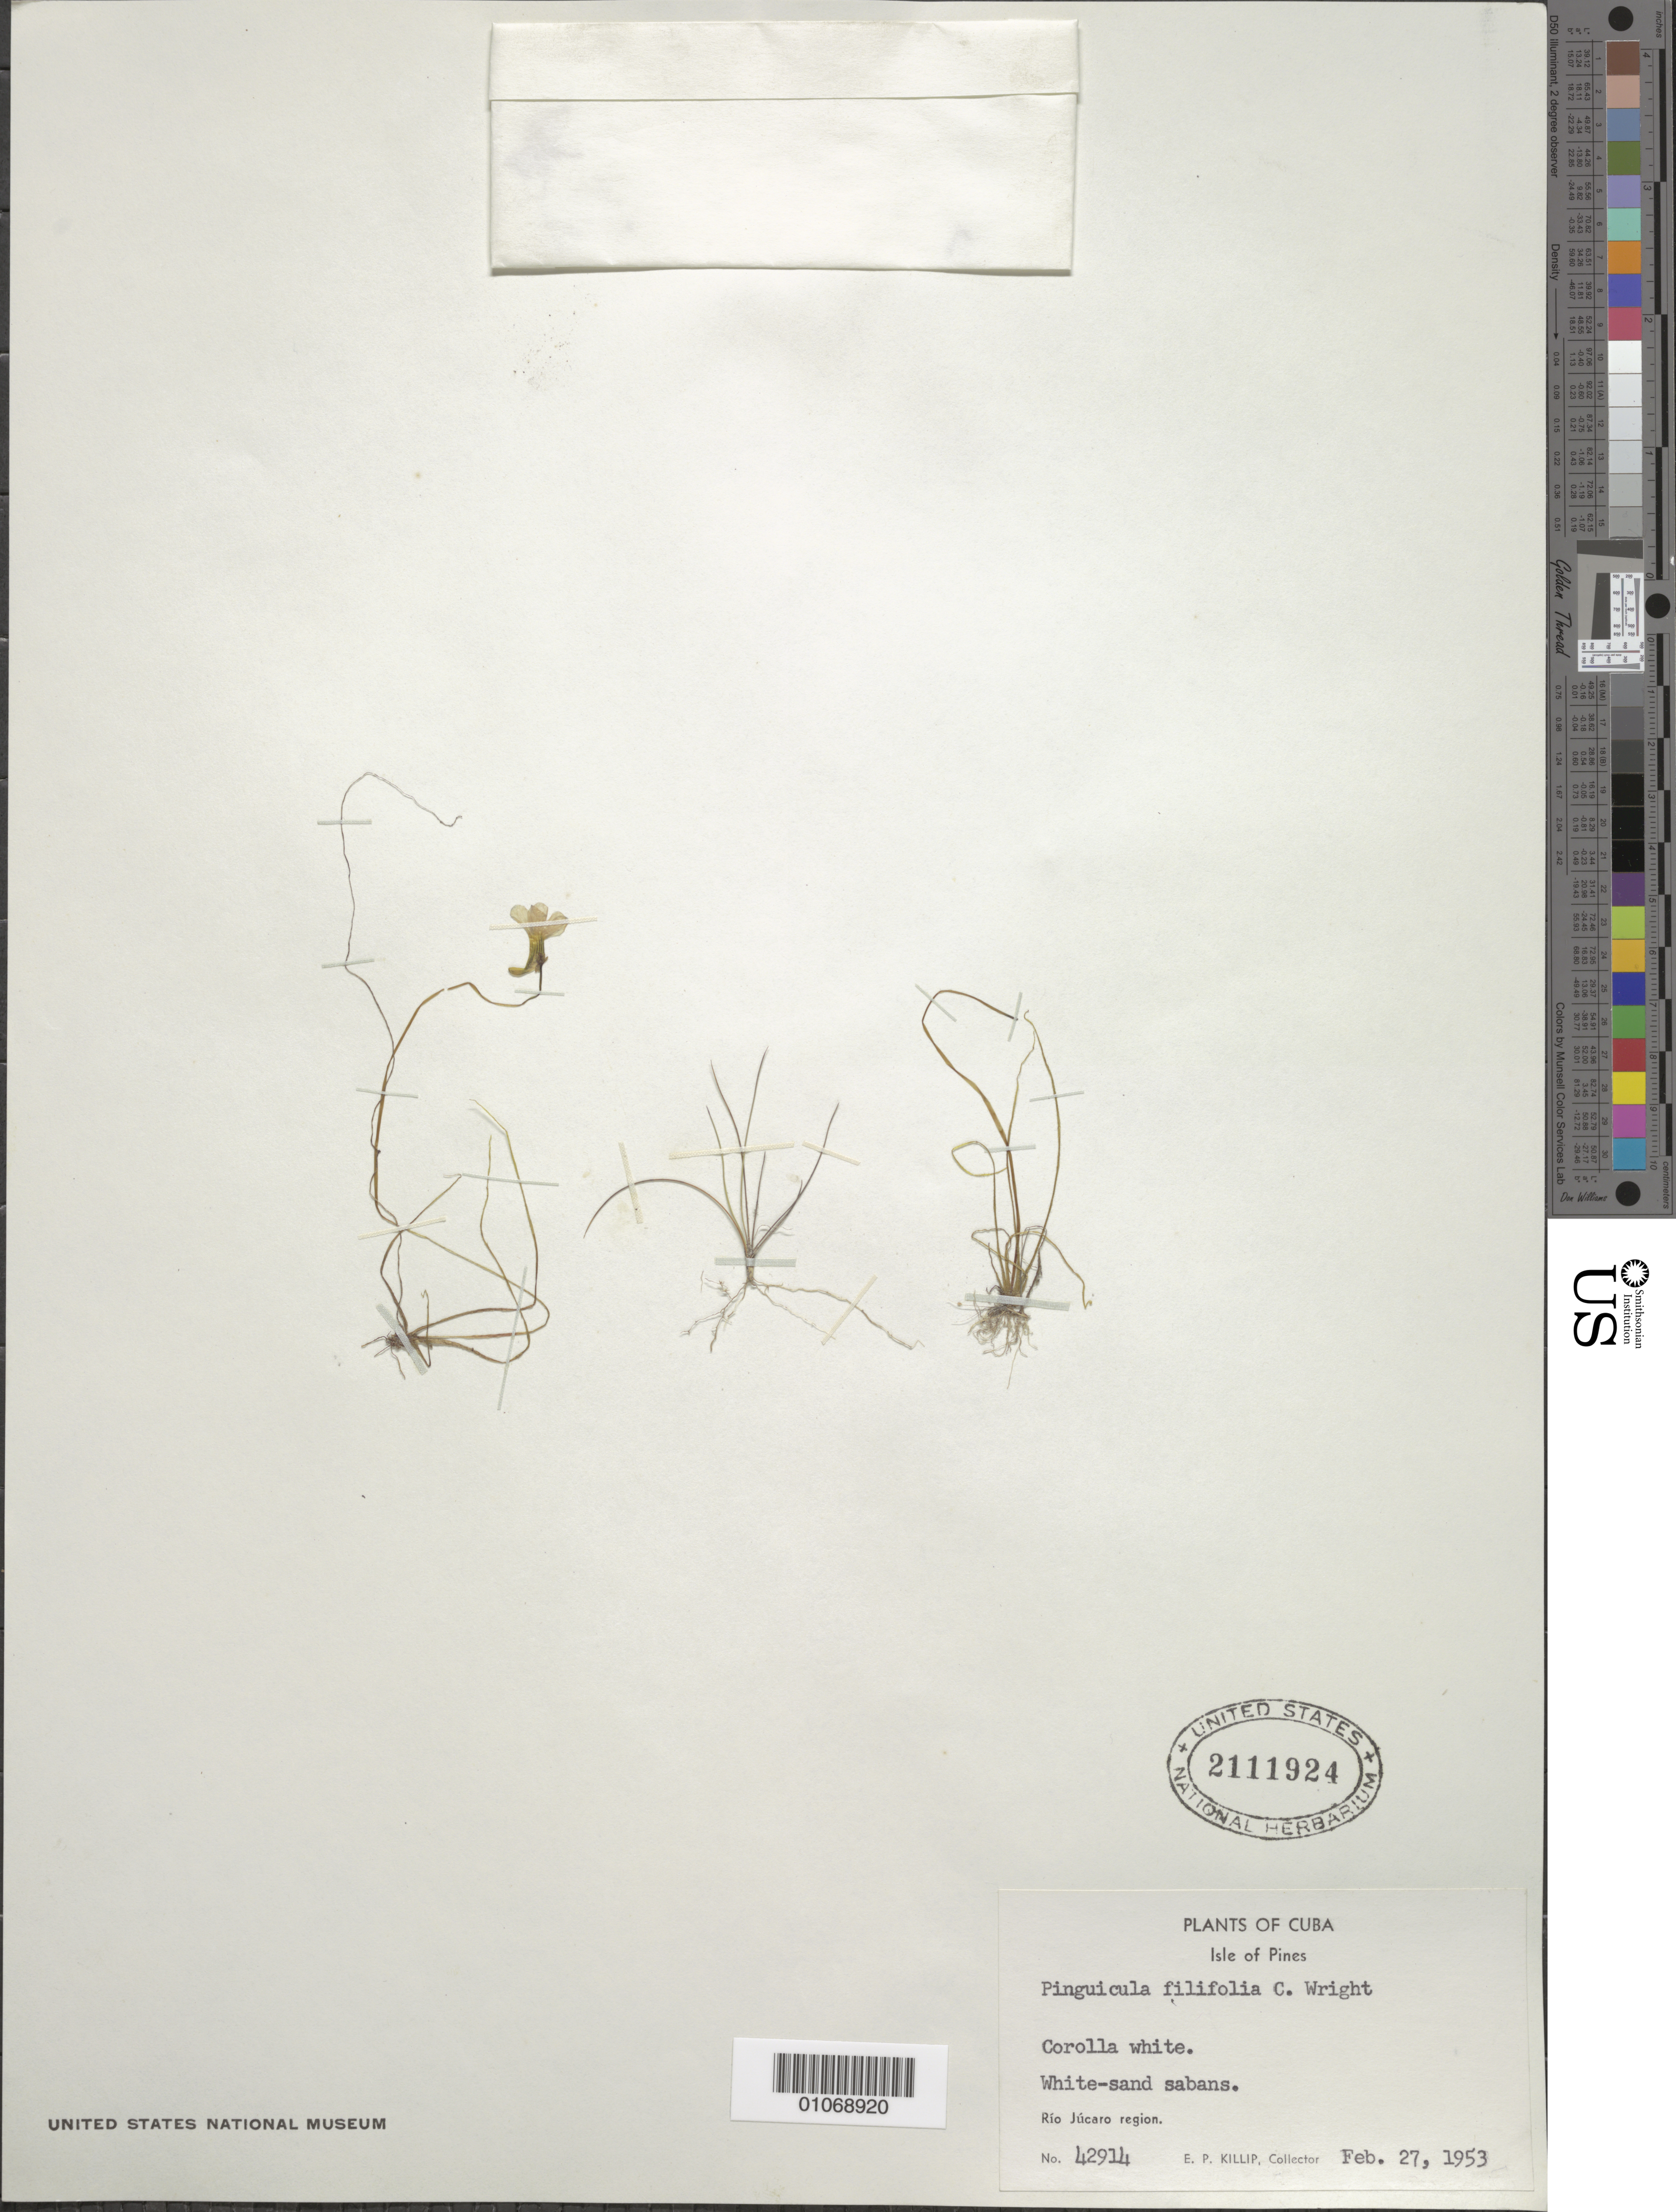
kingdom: Plantae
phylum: Tracheophyta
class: Magnoliopsida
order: Lamiales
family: Lentibulariaceae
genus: Pinguicula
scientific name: Pinguicula filifolia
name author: C. Wright ex Griseb.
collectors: E. P. Killip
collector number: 42914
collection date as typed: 27 Feb 1953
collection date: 1953-02-27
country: Cuba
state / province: Isla de La Juventud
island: Isla de la Juventud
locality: Rio Jocaro region, white-sand savannas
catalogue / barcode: US 2111924